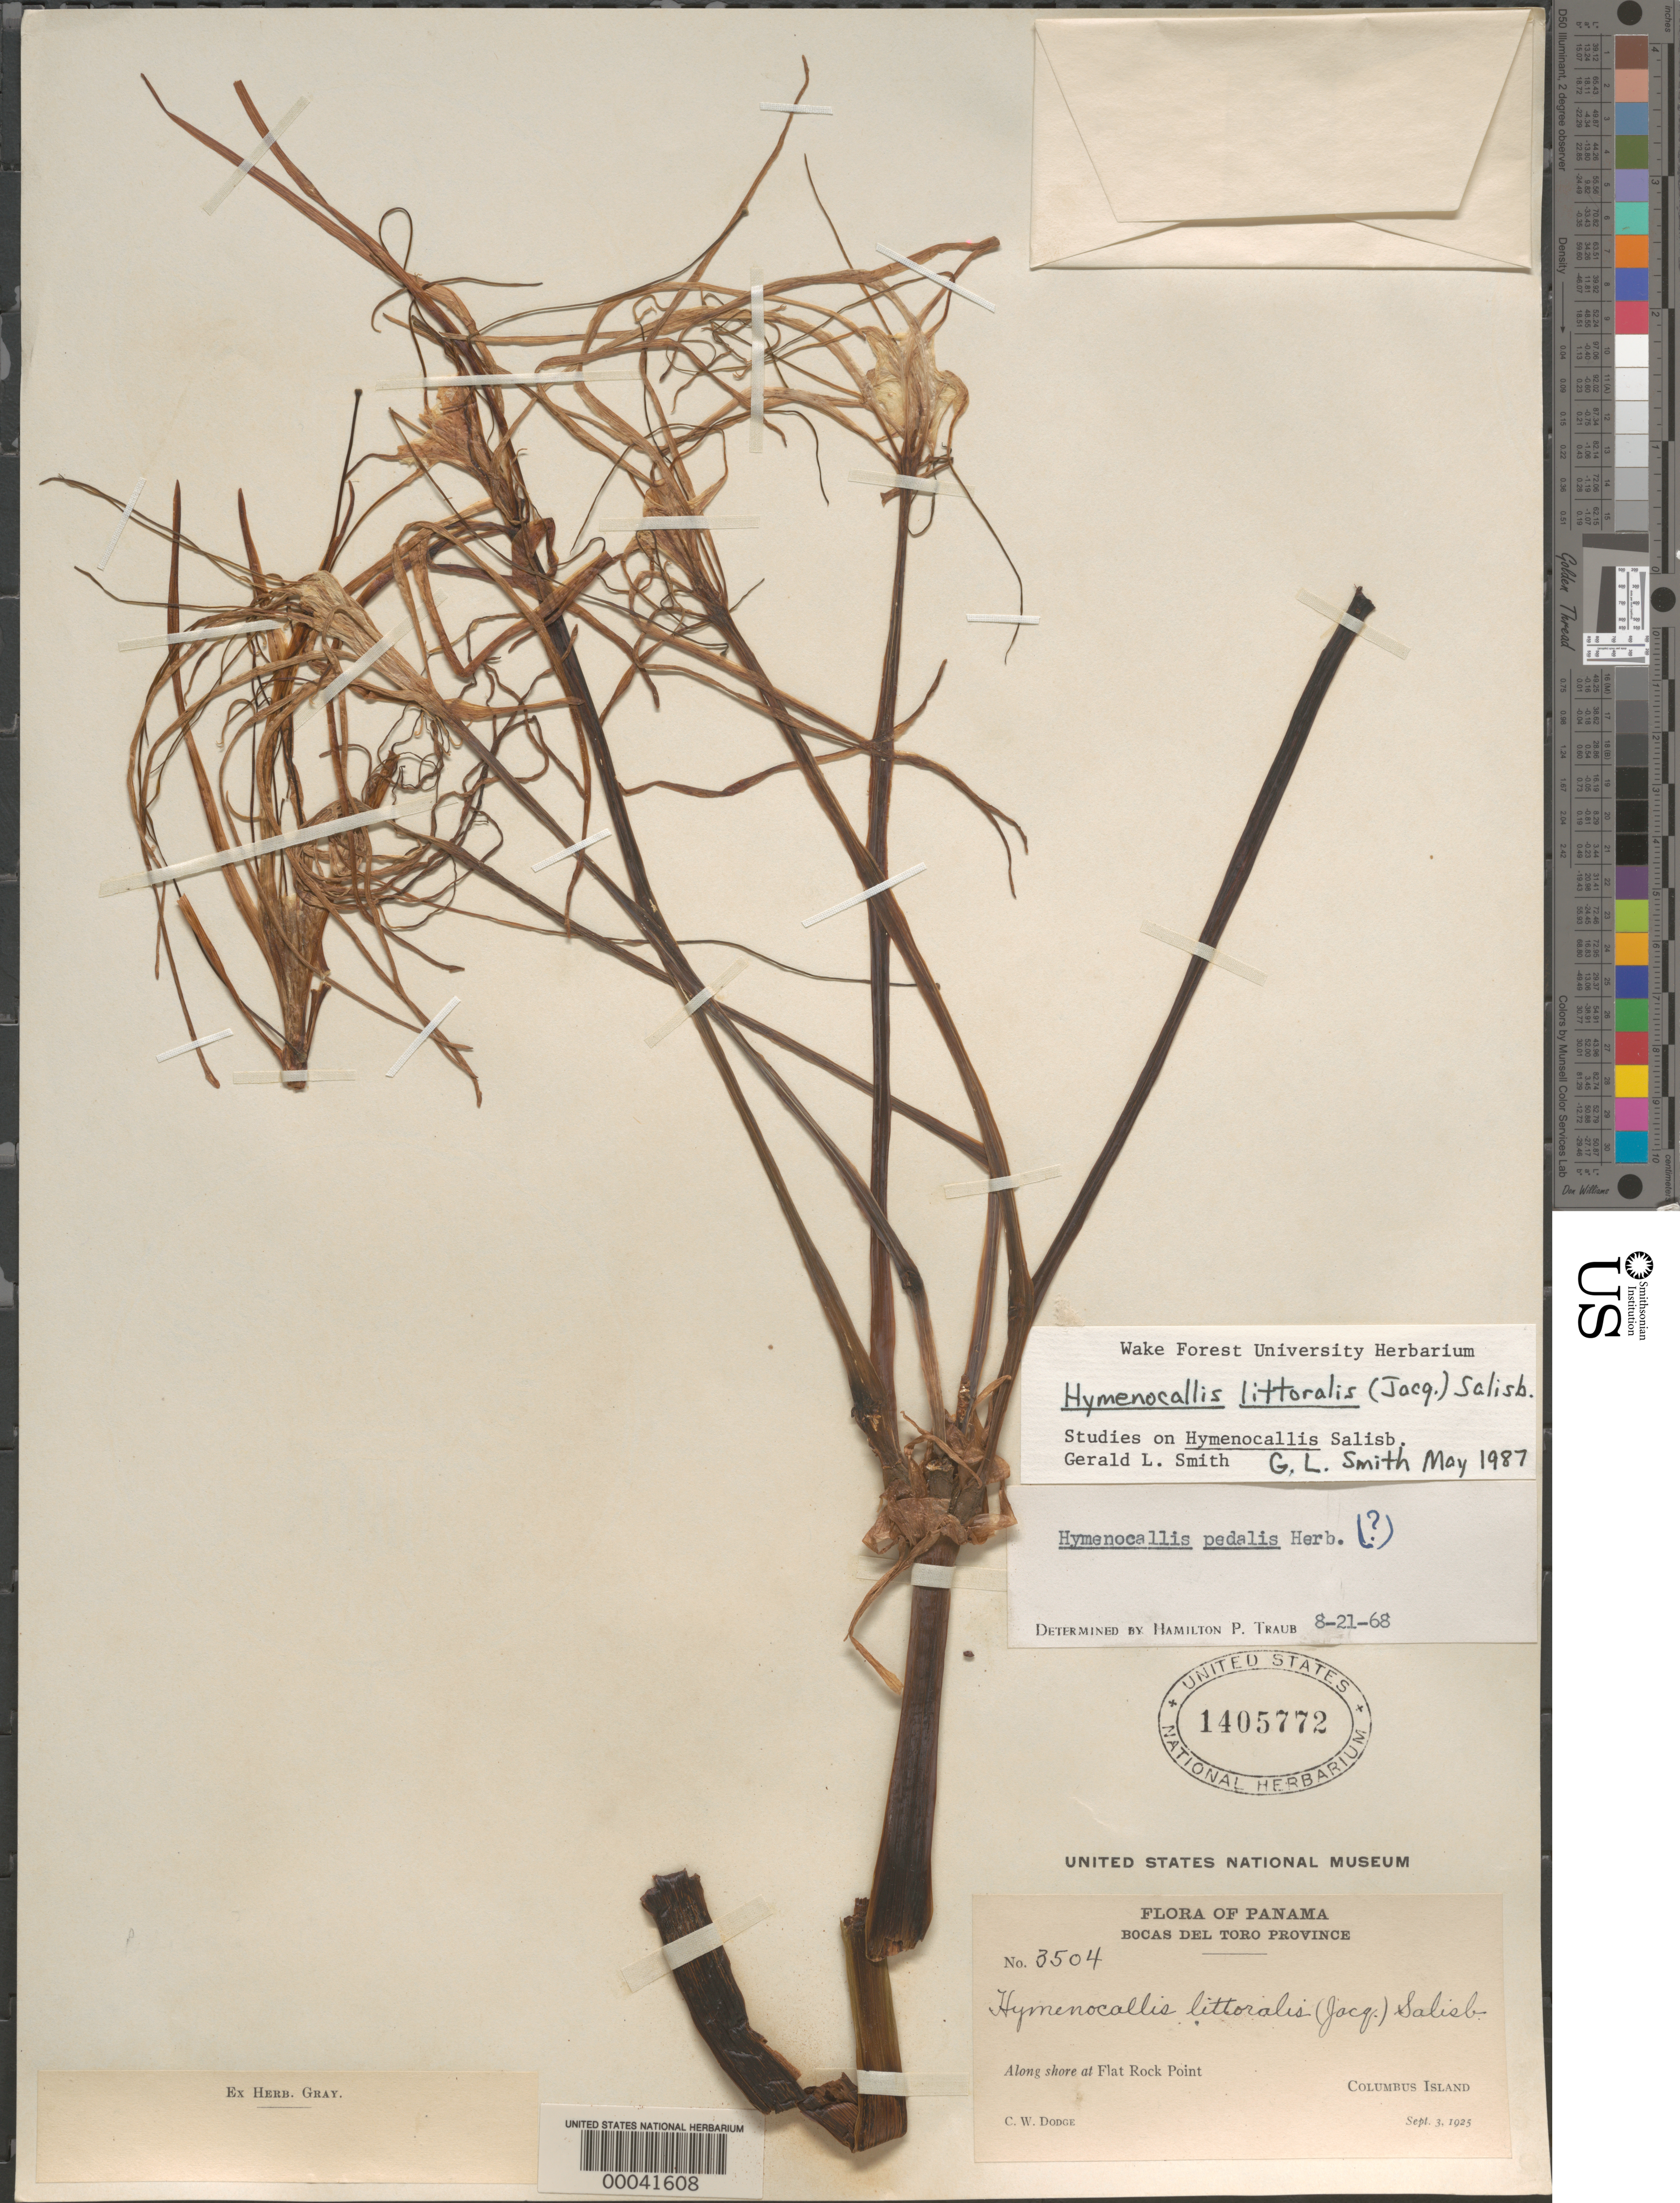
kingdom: Plantae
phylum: Tracheophyta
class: Liliopsida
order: Asparagales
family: Amaryllidaceae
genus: Hymenocallis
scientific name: Hymenocallis littoralis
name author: (Jacq.) Salisb.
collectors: C. Dodge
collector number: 3504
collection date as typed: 03 Sep 1925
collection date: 1925-09-03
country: Panama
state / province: Bocas del Toro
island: Colón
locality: Colombus Island, Flat Rock Point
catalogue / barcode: US 1405772